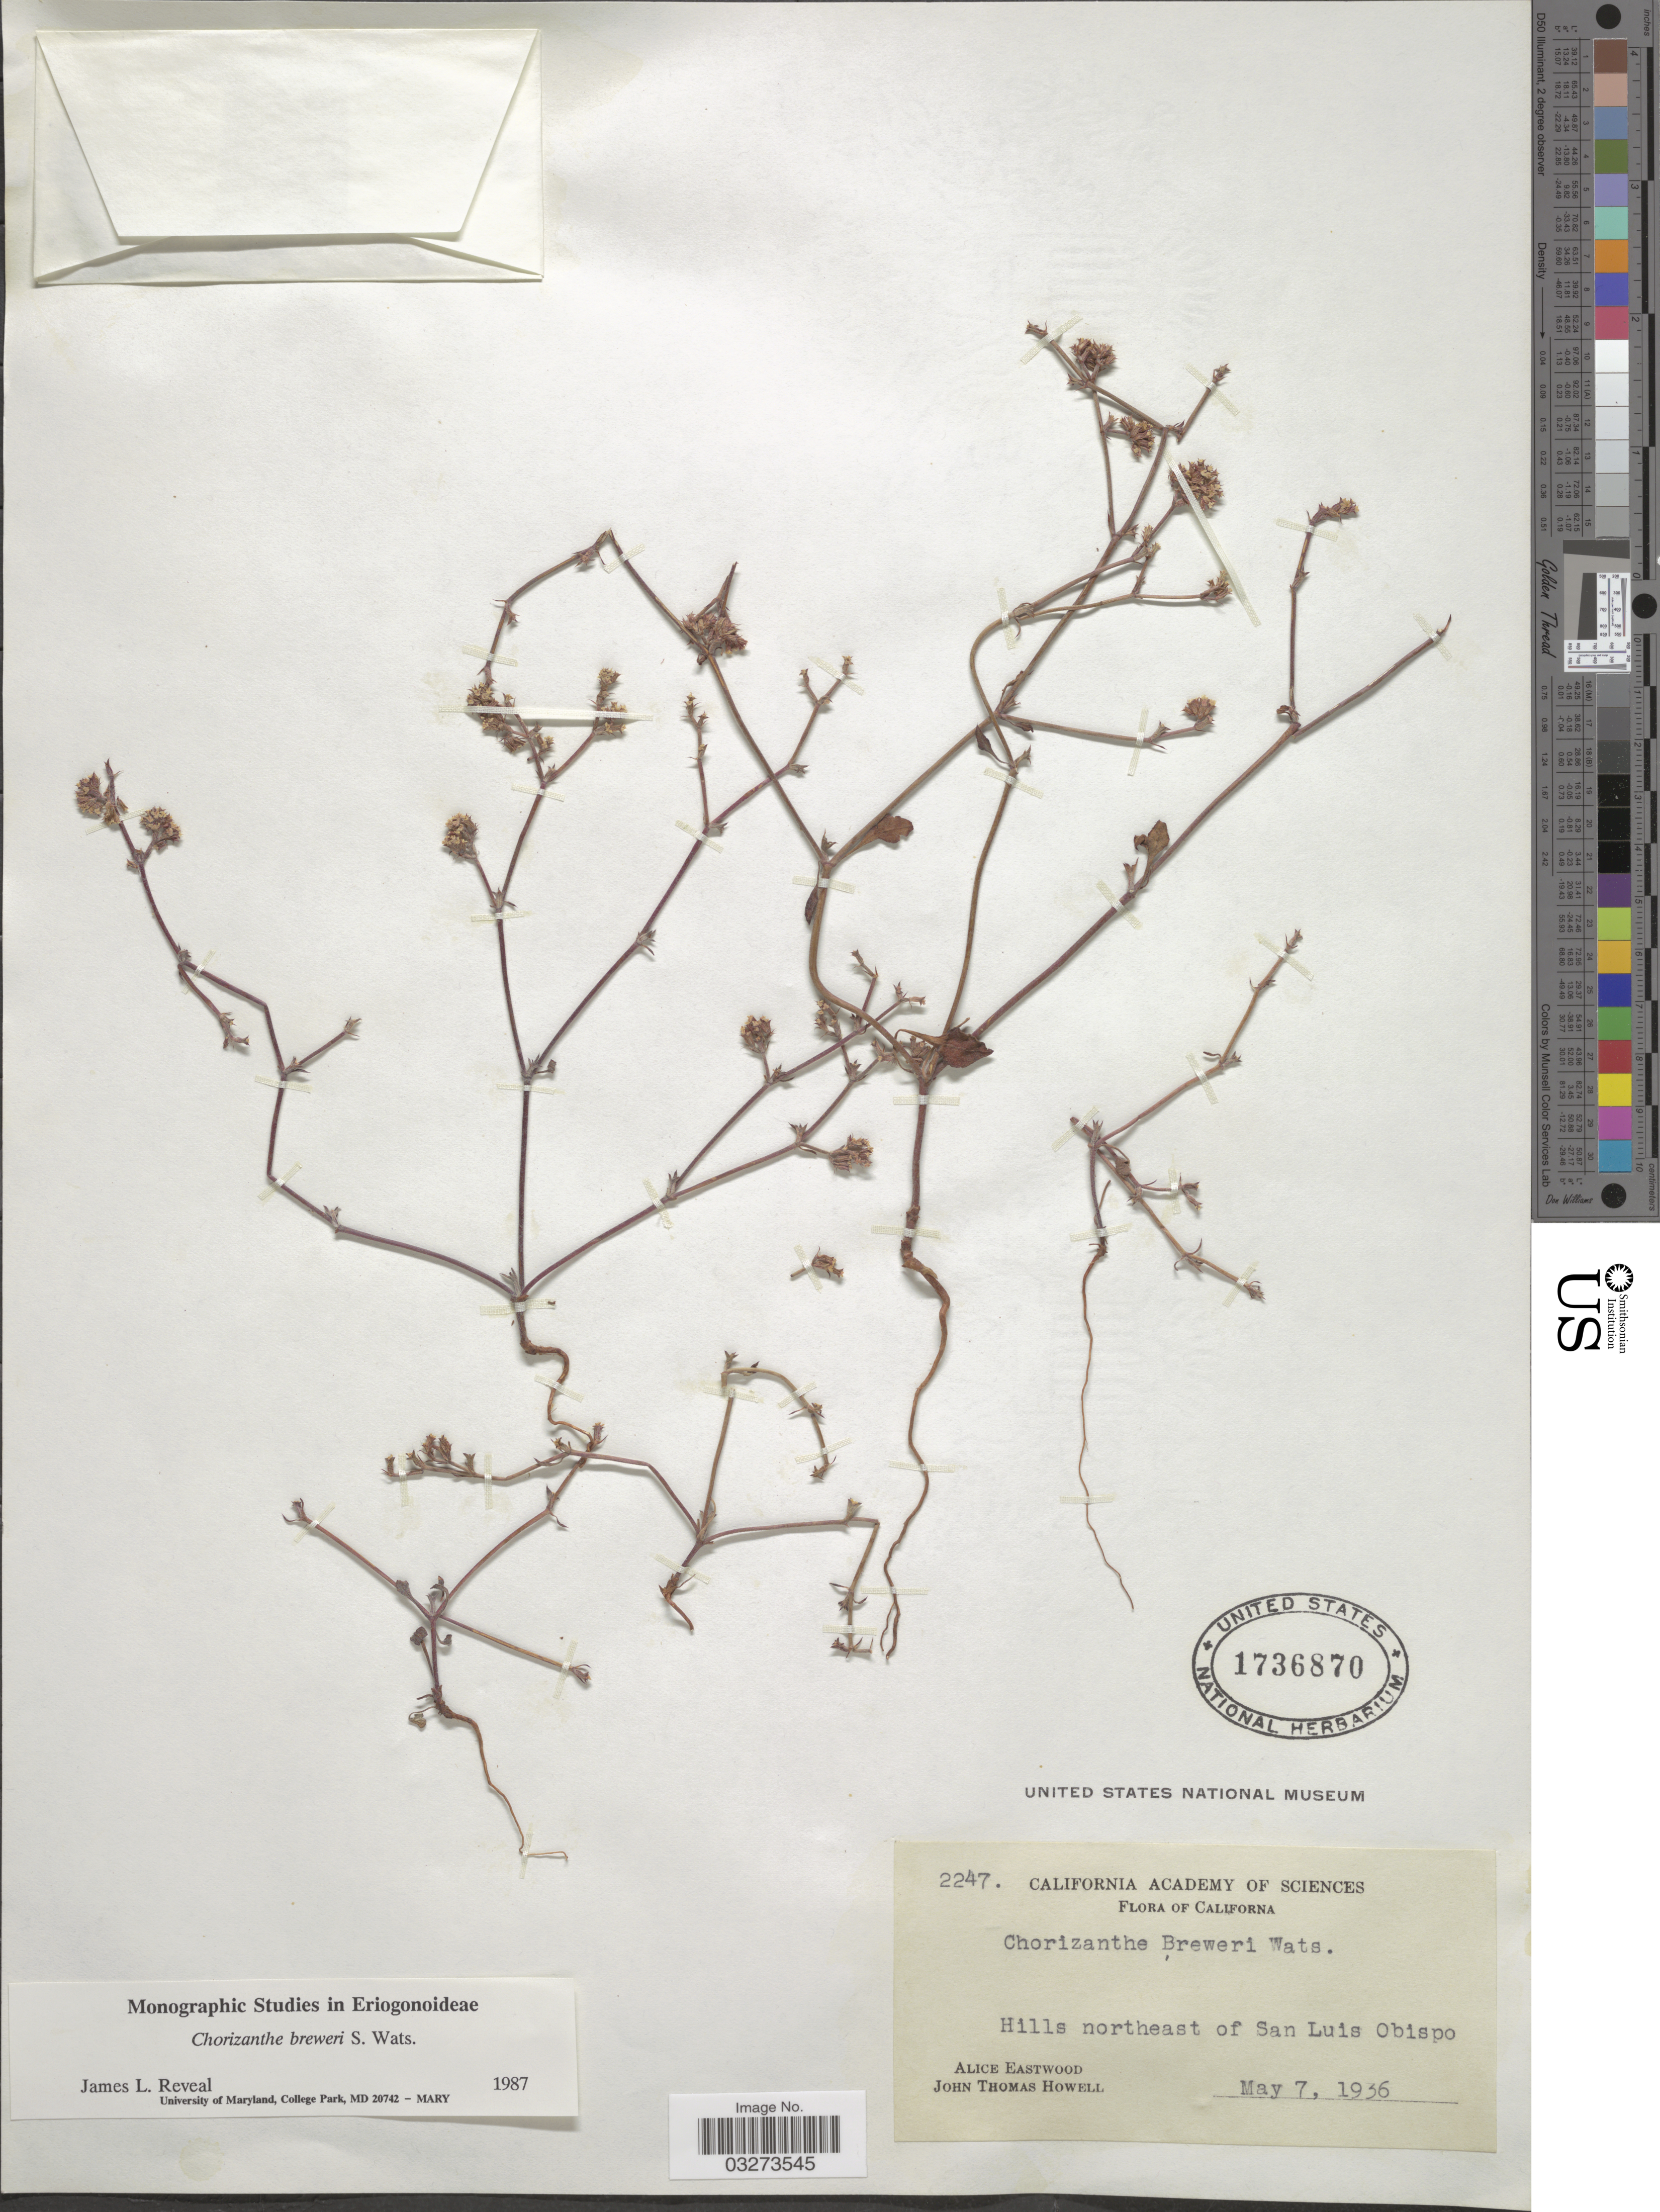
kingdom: Plantae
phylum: Tracheophyta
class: Magnoliopsida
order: Caryophyllales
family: Polygonaceae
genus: Chorizanthe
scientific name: Chorizanthe breweri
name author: S. Watson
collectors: A. Eastwood & J. T. Howell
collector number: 2247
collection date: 1936-05-07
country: United States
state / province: California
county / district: San Luis Obispo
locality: Hills northeast of San Luis Obispo.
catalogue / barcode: US 1736870